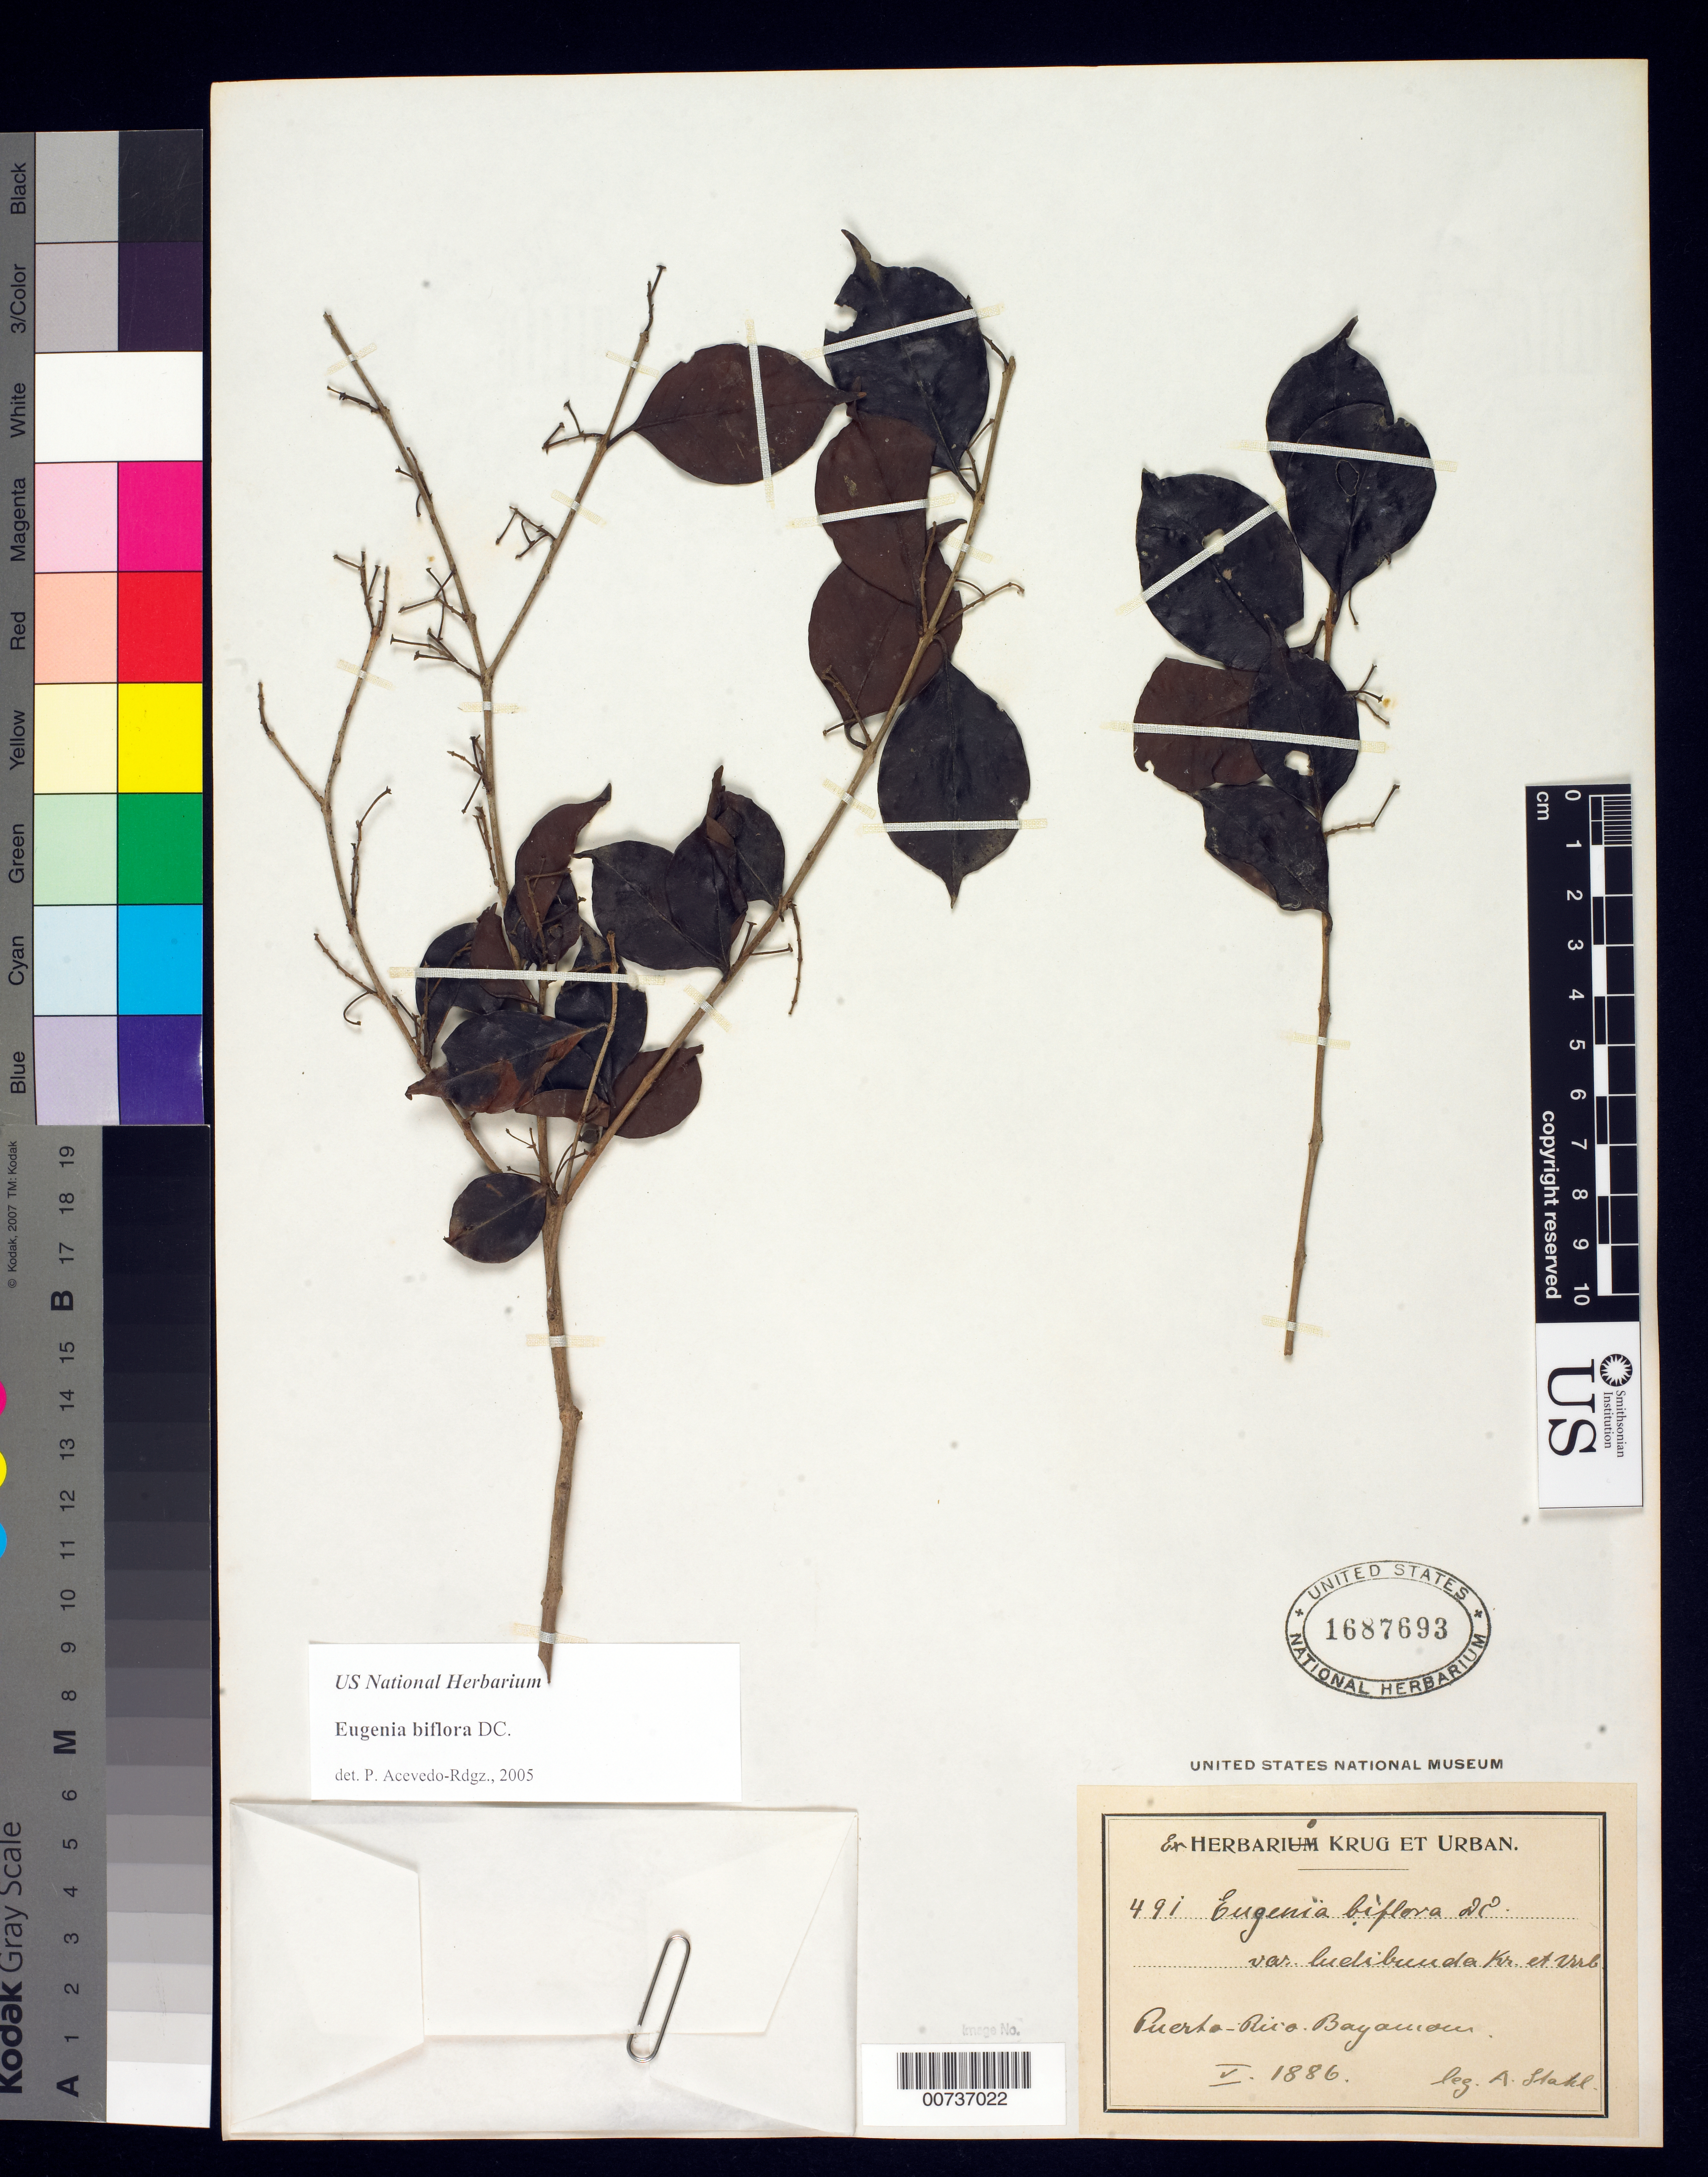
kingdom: Plantae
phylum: Tracheophyta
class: Magnoliopsida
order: Myrtales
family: Myrtaceae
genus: Eugenia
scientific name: Eugenia biflora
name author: (L.) DC.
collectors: A. Stahl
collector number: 491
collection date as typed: May 1886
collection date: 1886-05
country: Puerto Rico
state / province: Bayamón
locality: Bayamón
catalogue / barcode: US 1687693